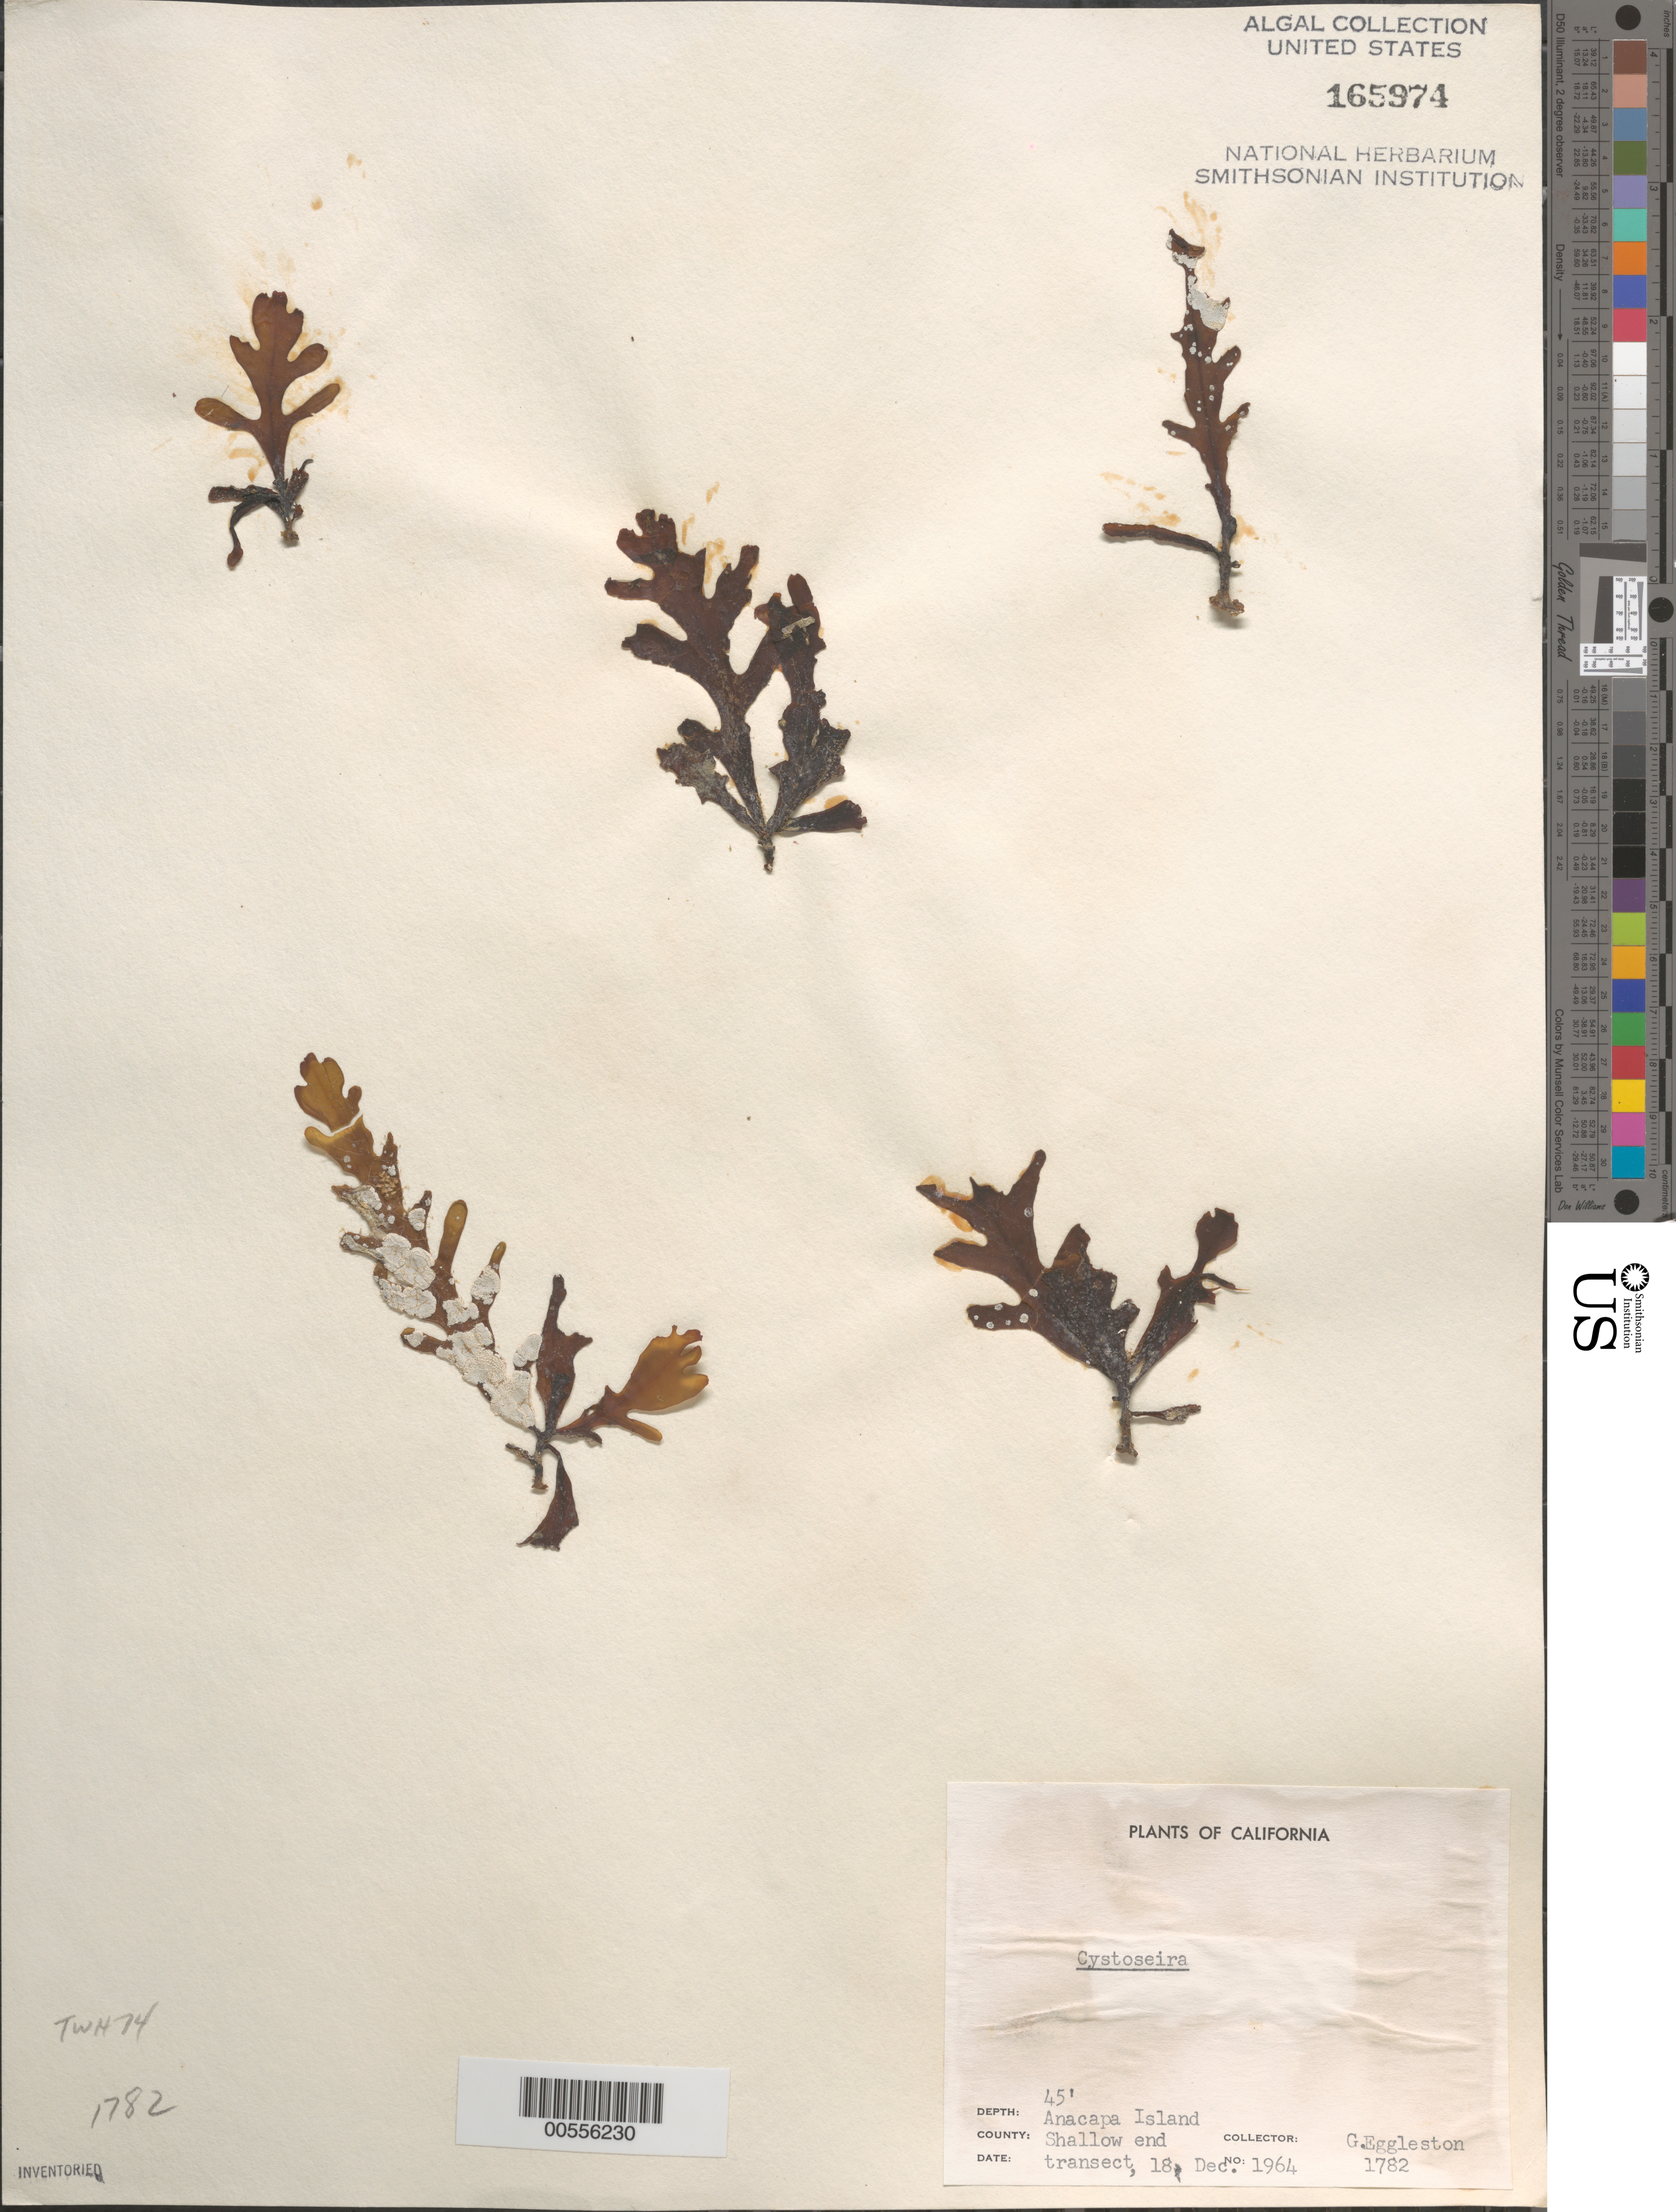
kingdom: Chromista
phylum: Ochrophyta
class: Phaeophyceae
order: Fucales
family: Sargassaceae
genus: Cystoseira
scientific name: Cystoseira sp.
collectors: G. Eggleston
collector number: Neushul 1782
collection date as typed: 18 Dec 1964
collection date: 1964-12-18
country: United States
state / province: California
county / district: Ventura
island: Anacapa Island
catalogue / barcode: US 165974